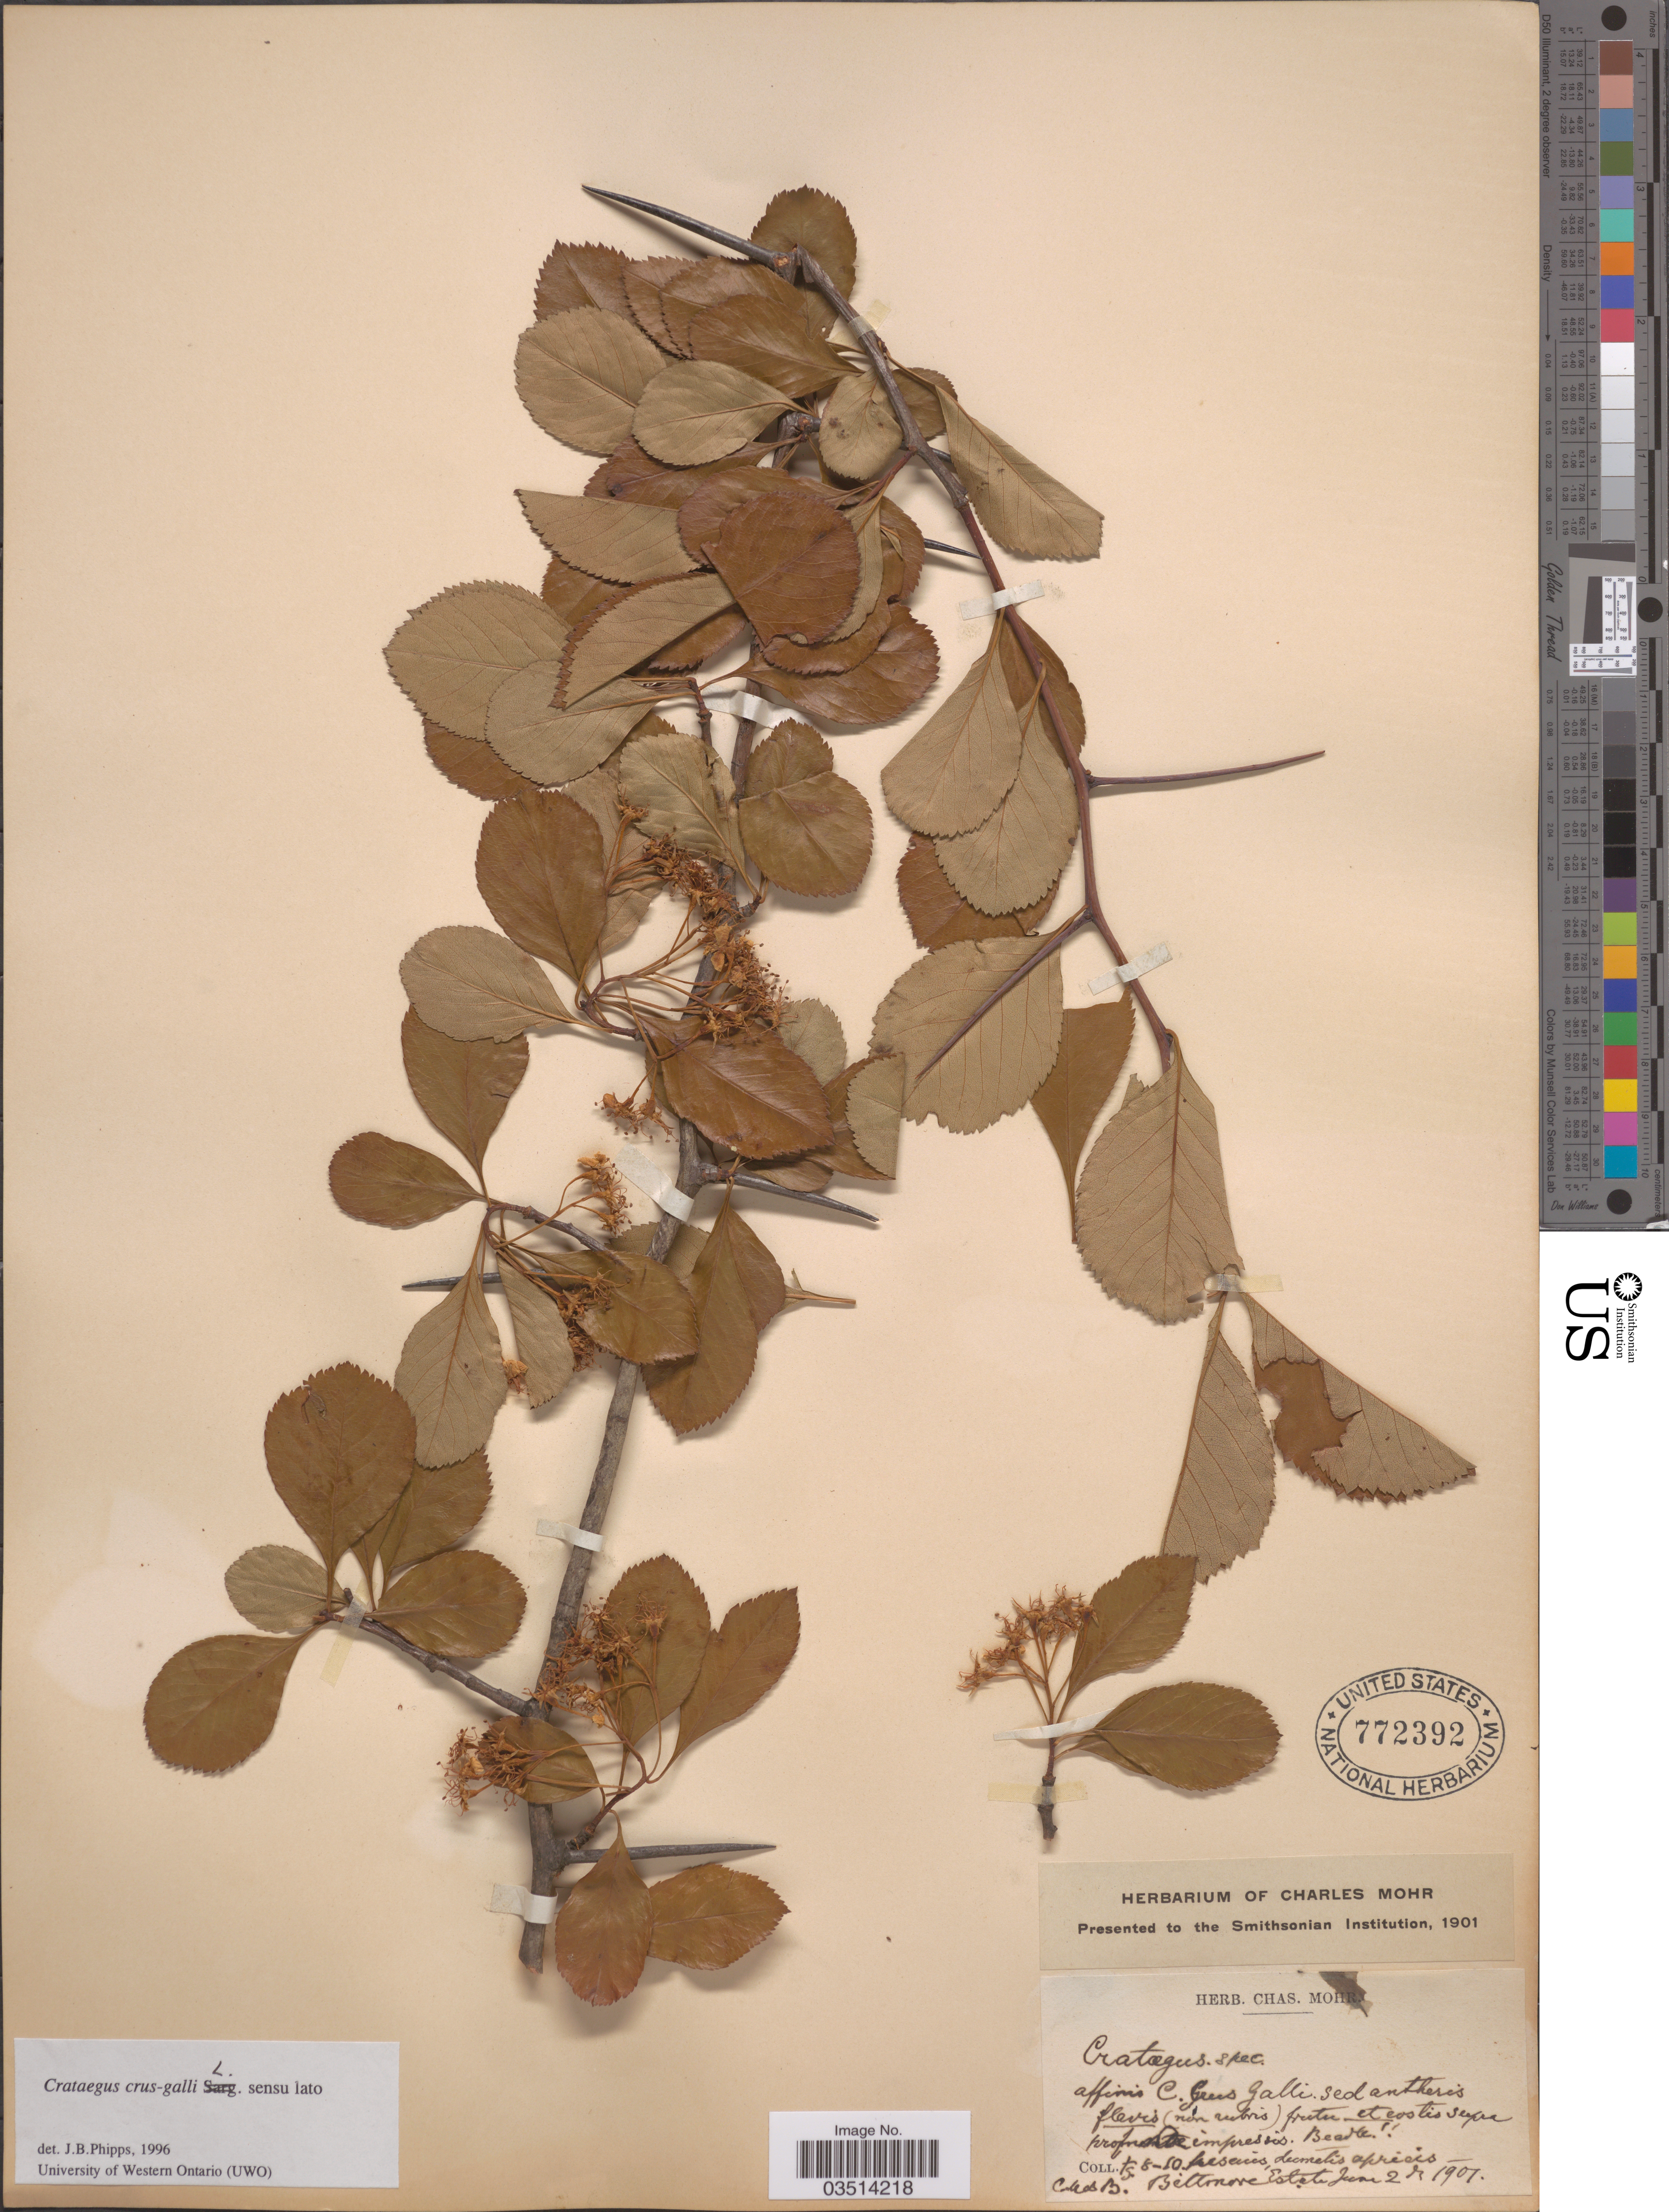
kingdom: Plantae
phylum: Tracheophyta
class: Magnoliopsida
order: Rosales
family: Rosaceae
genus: Crataegus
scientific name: Crataegus crus-galli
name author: L.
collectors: Mohr, C. T. (herbarium)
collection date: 1901-06-02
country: United States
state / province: North Carolina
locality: Biltmore Estate.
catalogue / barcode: US 772392